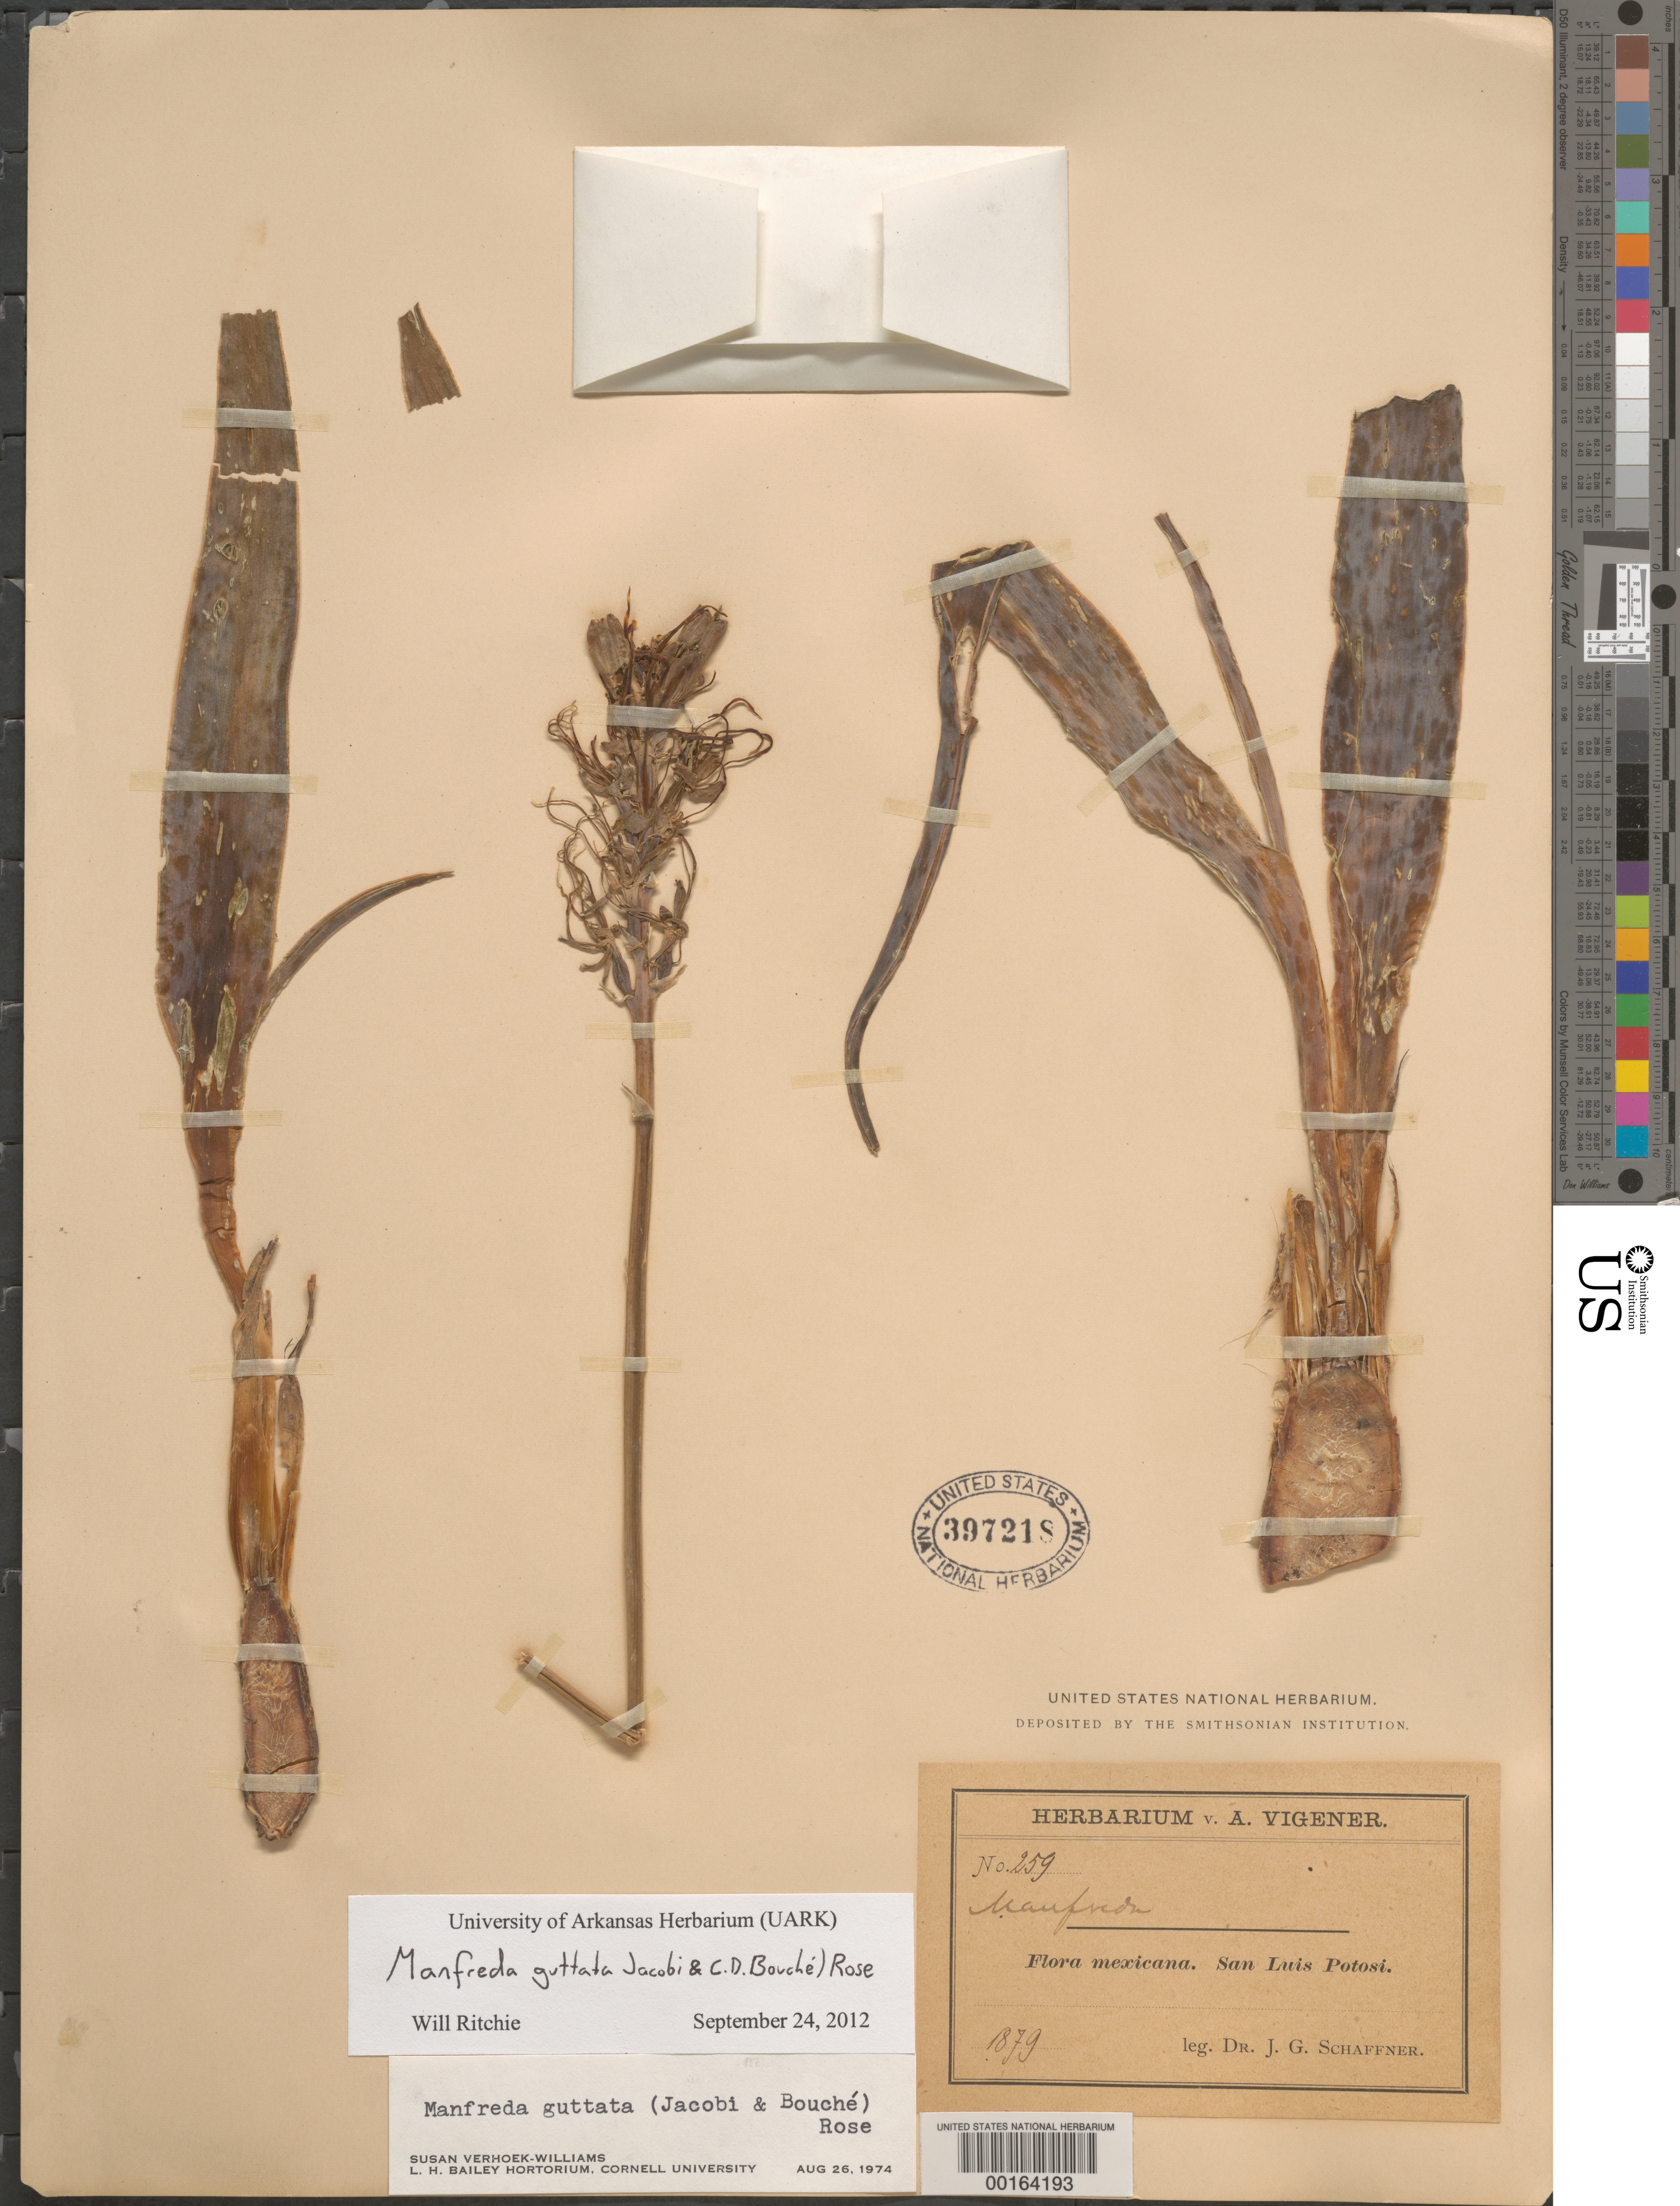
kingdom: Plantae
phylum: Tracheophyta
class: Liliopsida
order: Asparagales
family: Asparagaceae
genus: Manfreda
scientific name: Manfreda guttata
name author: (Jacobi & C.D. Bouché) Rose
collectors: J. G. Schaffner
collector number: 259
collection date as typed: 1879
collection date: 1879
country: Mexico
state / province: San Luis Potosí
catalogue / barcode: US 397218